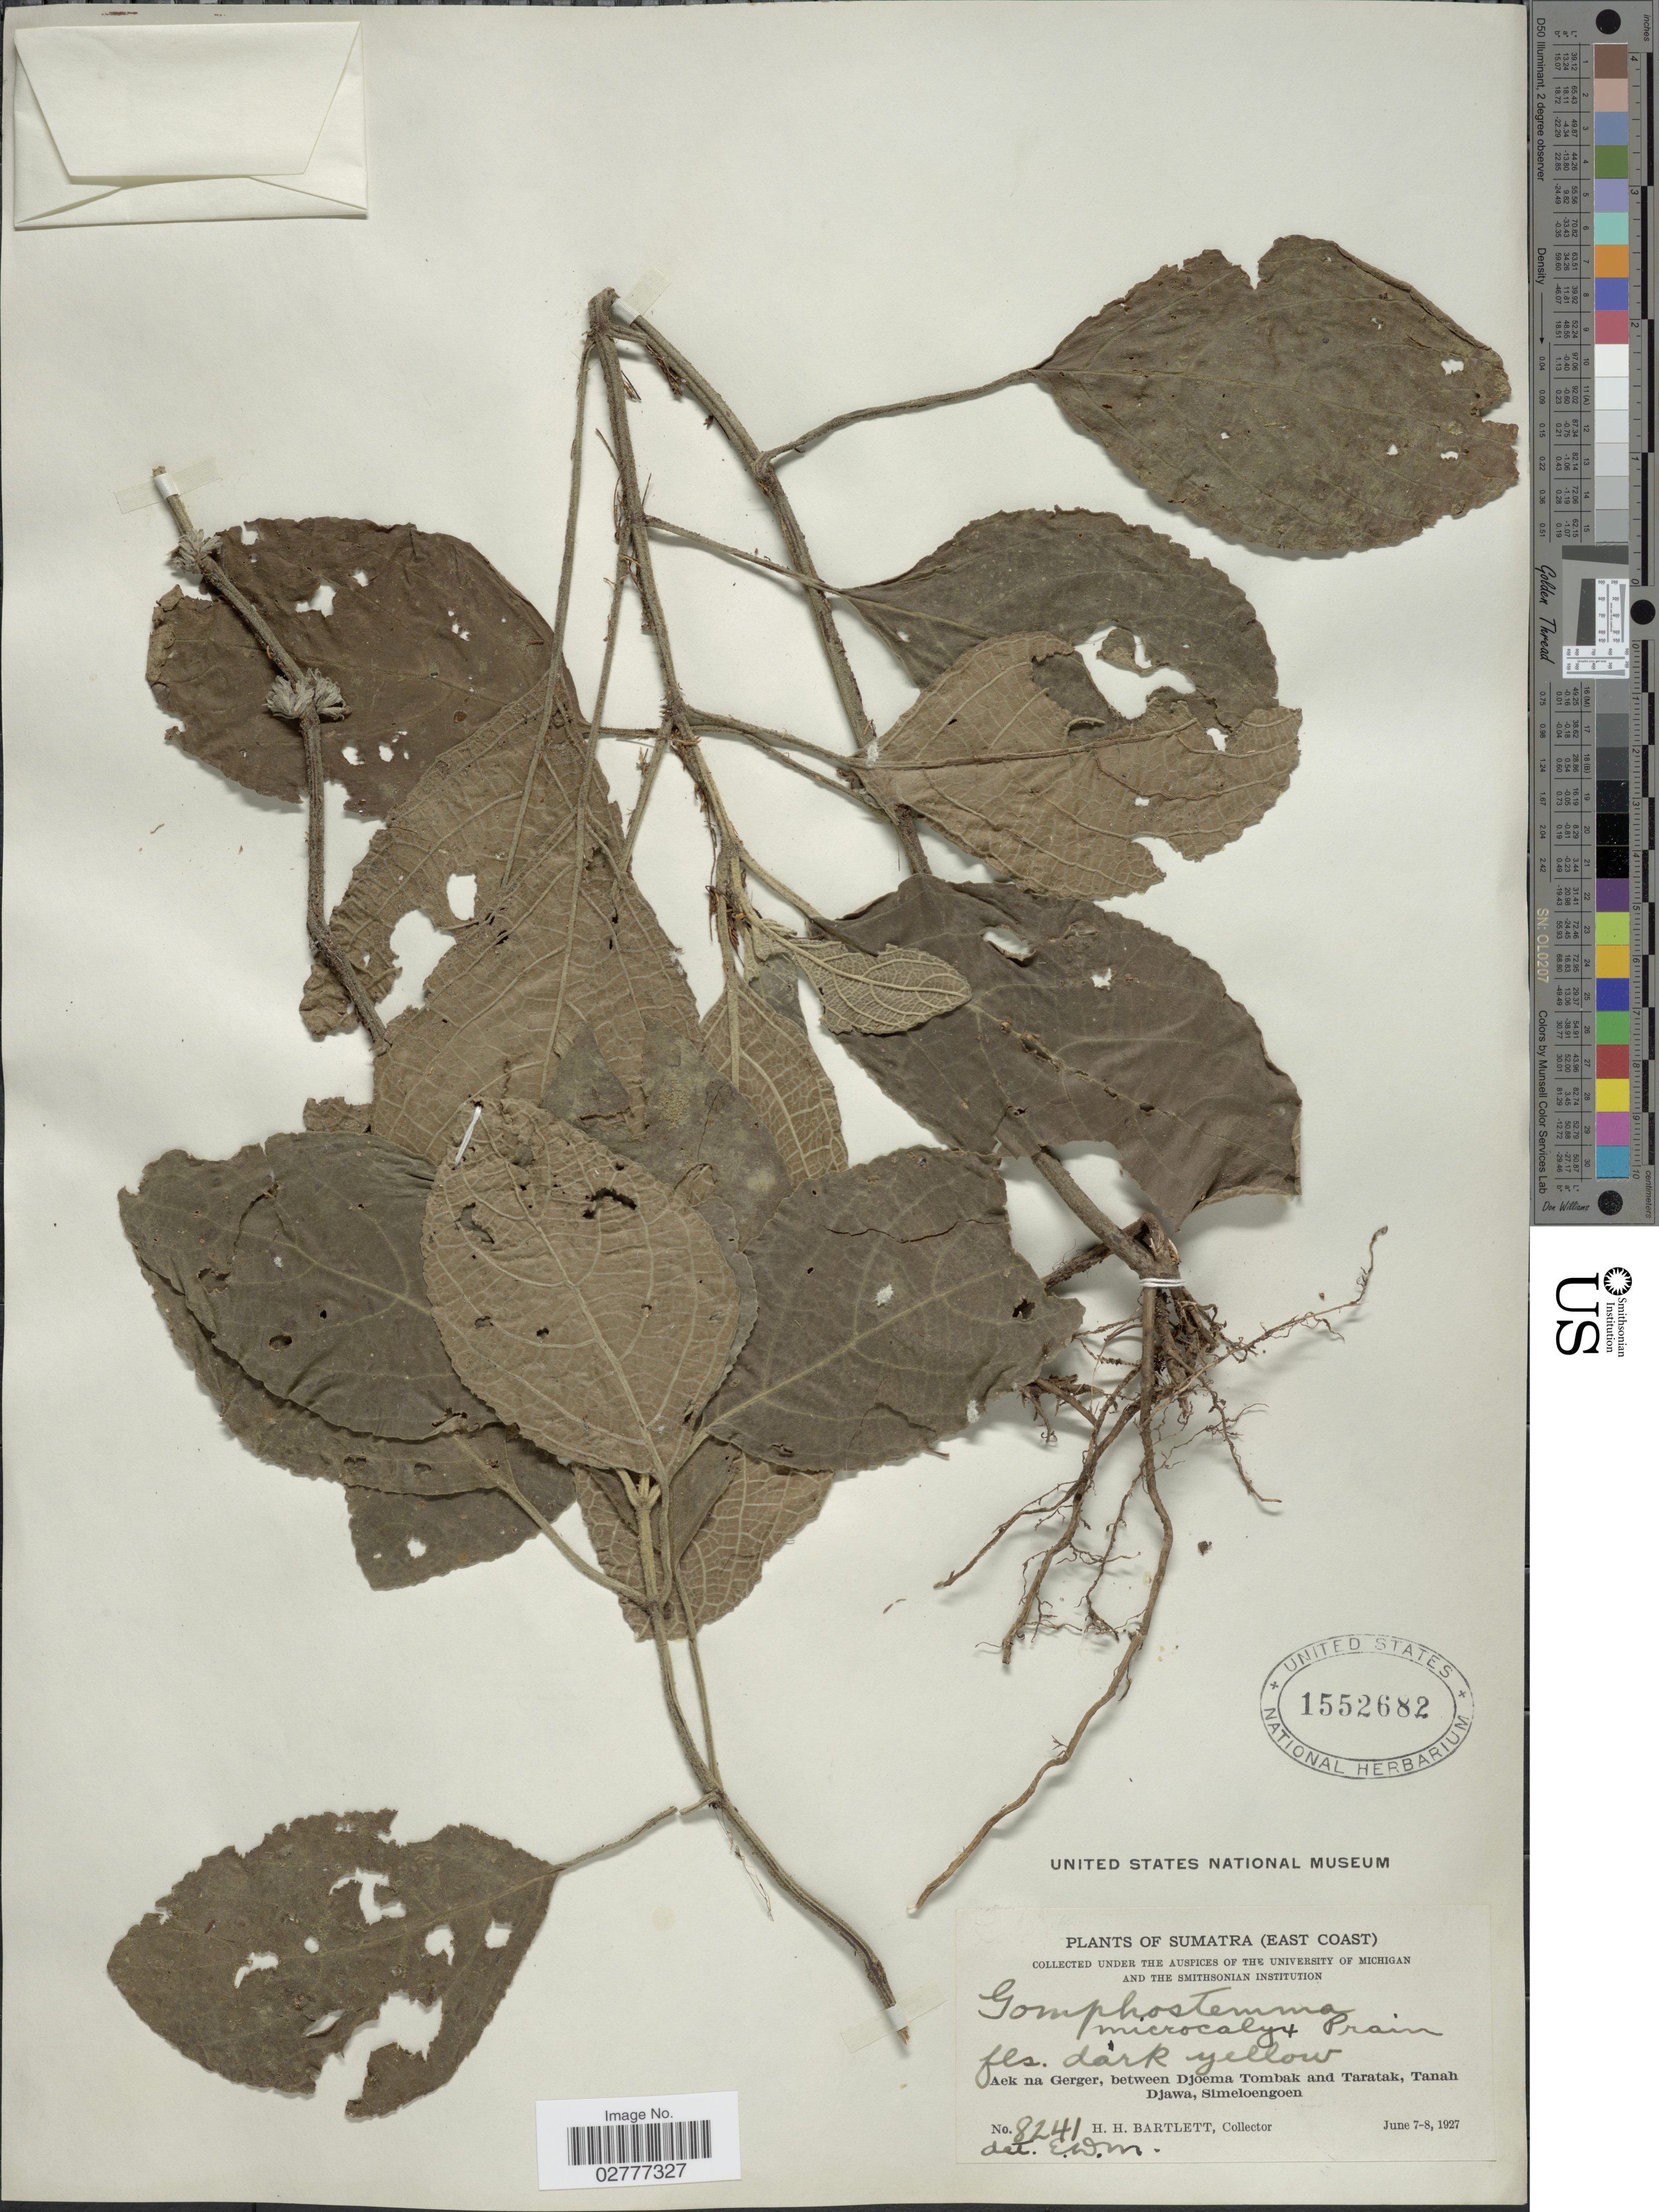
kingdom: Plantae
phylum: Tracheophyta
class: Magnoliopsida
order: Lamiales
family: Lamiaceae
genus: Gomphostemma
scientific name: Gomphostemma microcalyx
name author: Prain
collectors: H. H. Bartlett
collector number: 8241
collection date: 1927-06-07/1927-06-08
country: Indonesia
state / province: Sumatra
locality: (East Coast). Aek na Gerger, between Tombak and Taratak, Tanah Djawa, Simeloengoen.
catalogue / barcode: US 1552682